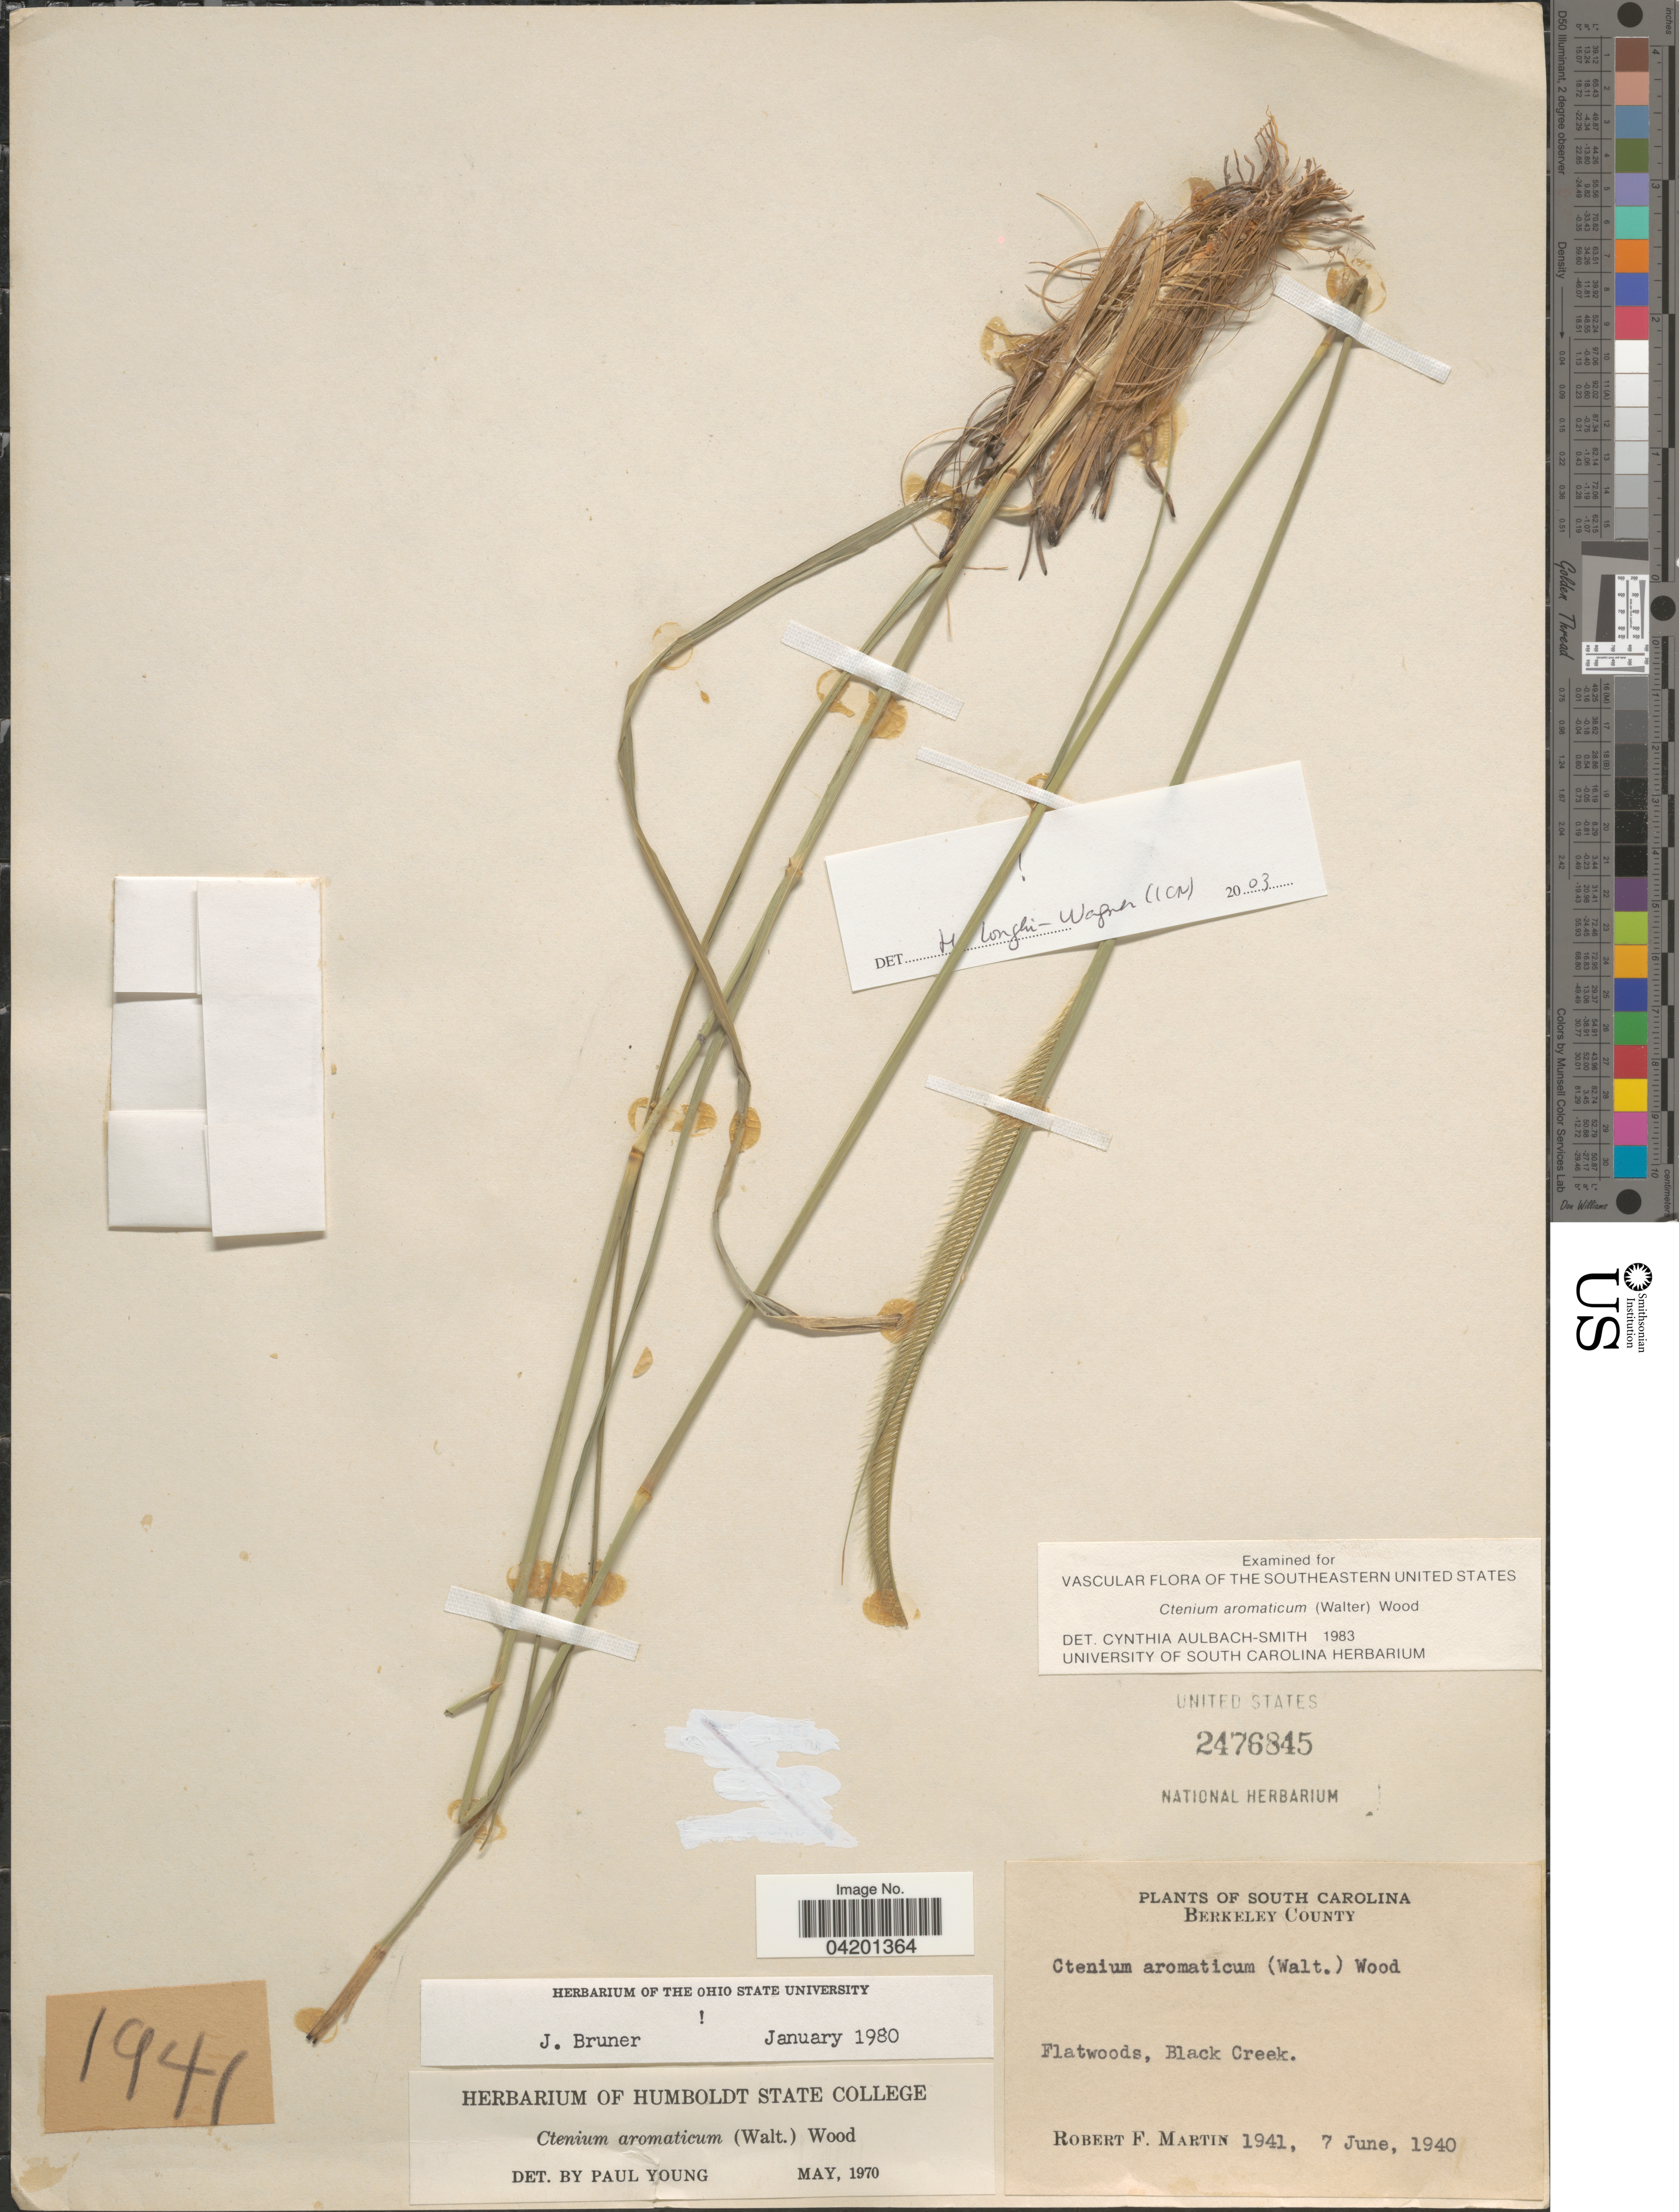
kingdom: Plantae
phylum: Tracheophyta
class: Liliopsida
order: Poales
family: Poaceae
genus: Ctenium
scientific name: Ctenium aromaticum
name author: (Walter) Alph. Wood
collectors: R. F. Martin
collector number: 1941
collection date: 1940-06-07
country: United States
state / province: South Carolina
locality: Berkeley County. Flatwoods, Black Creek.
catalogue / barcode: US 2476845